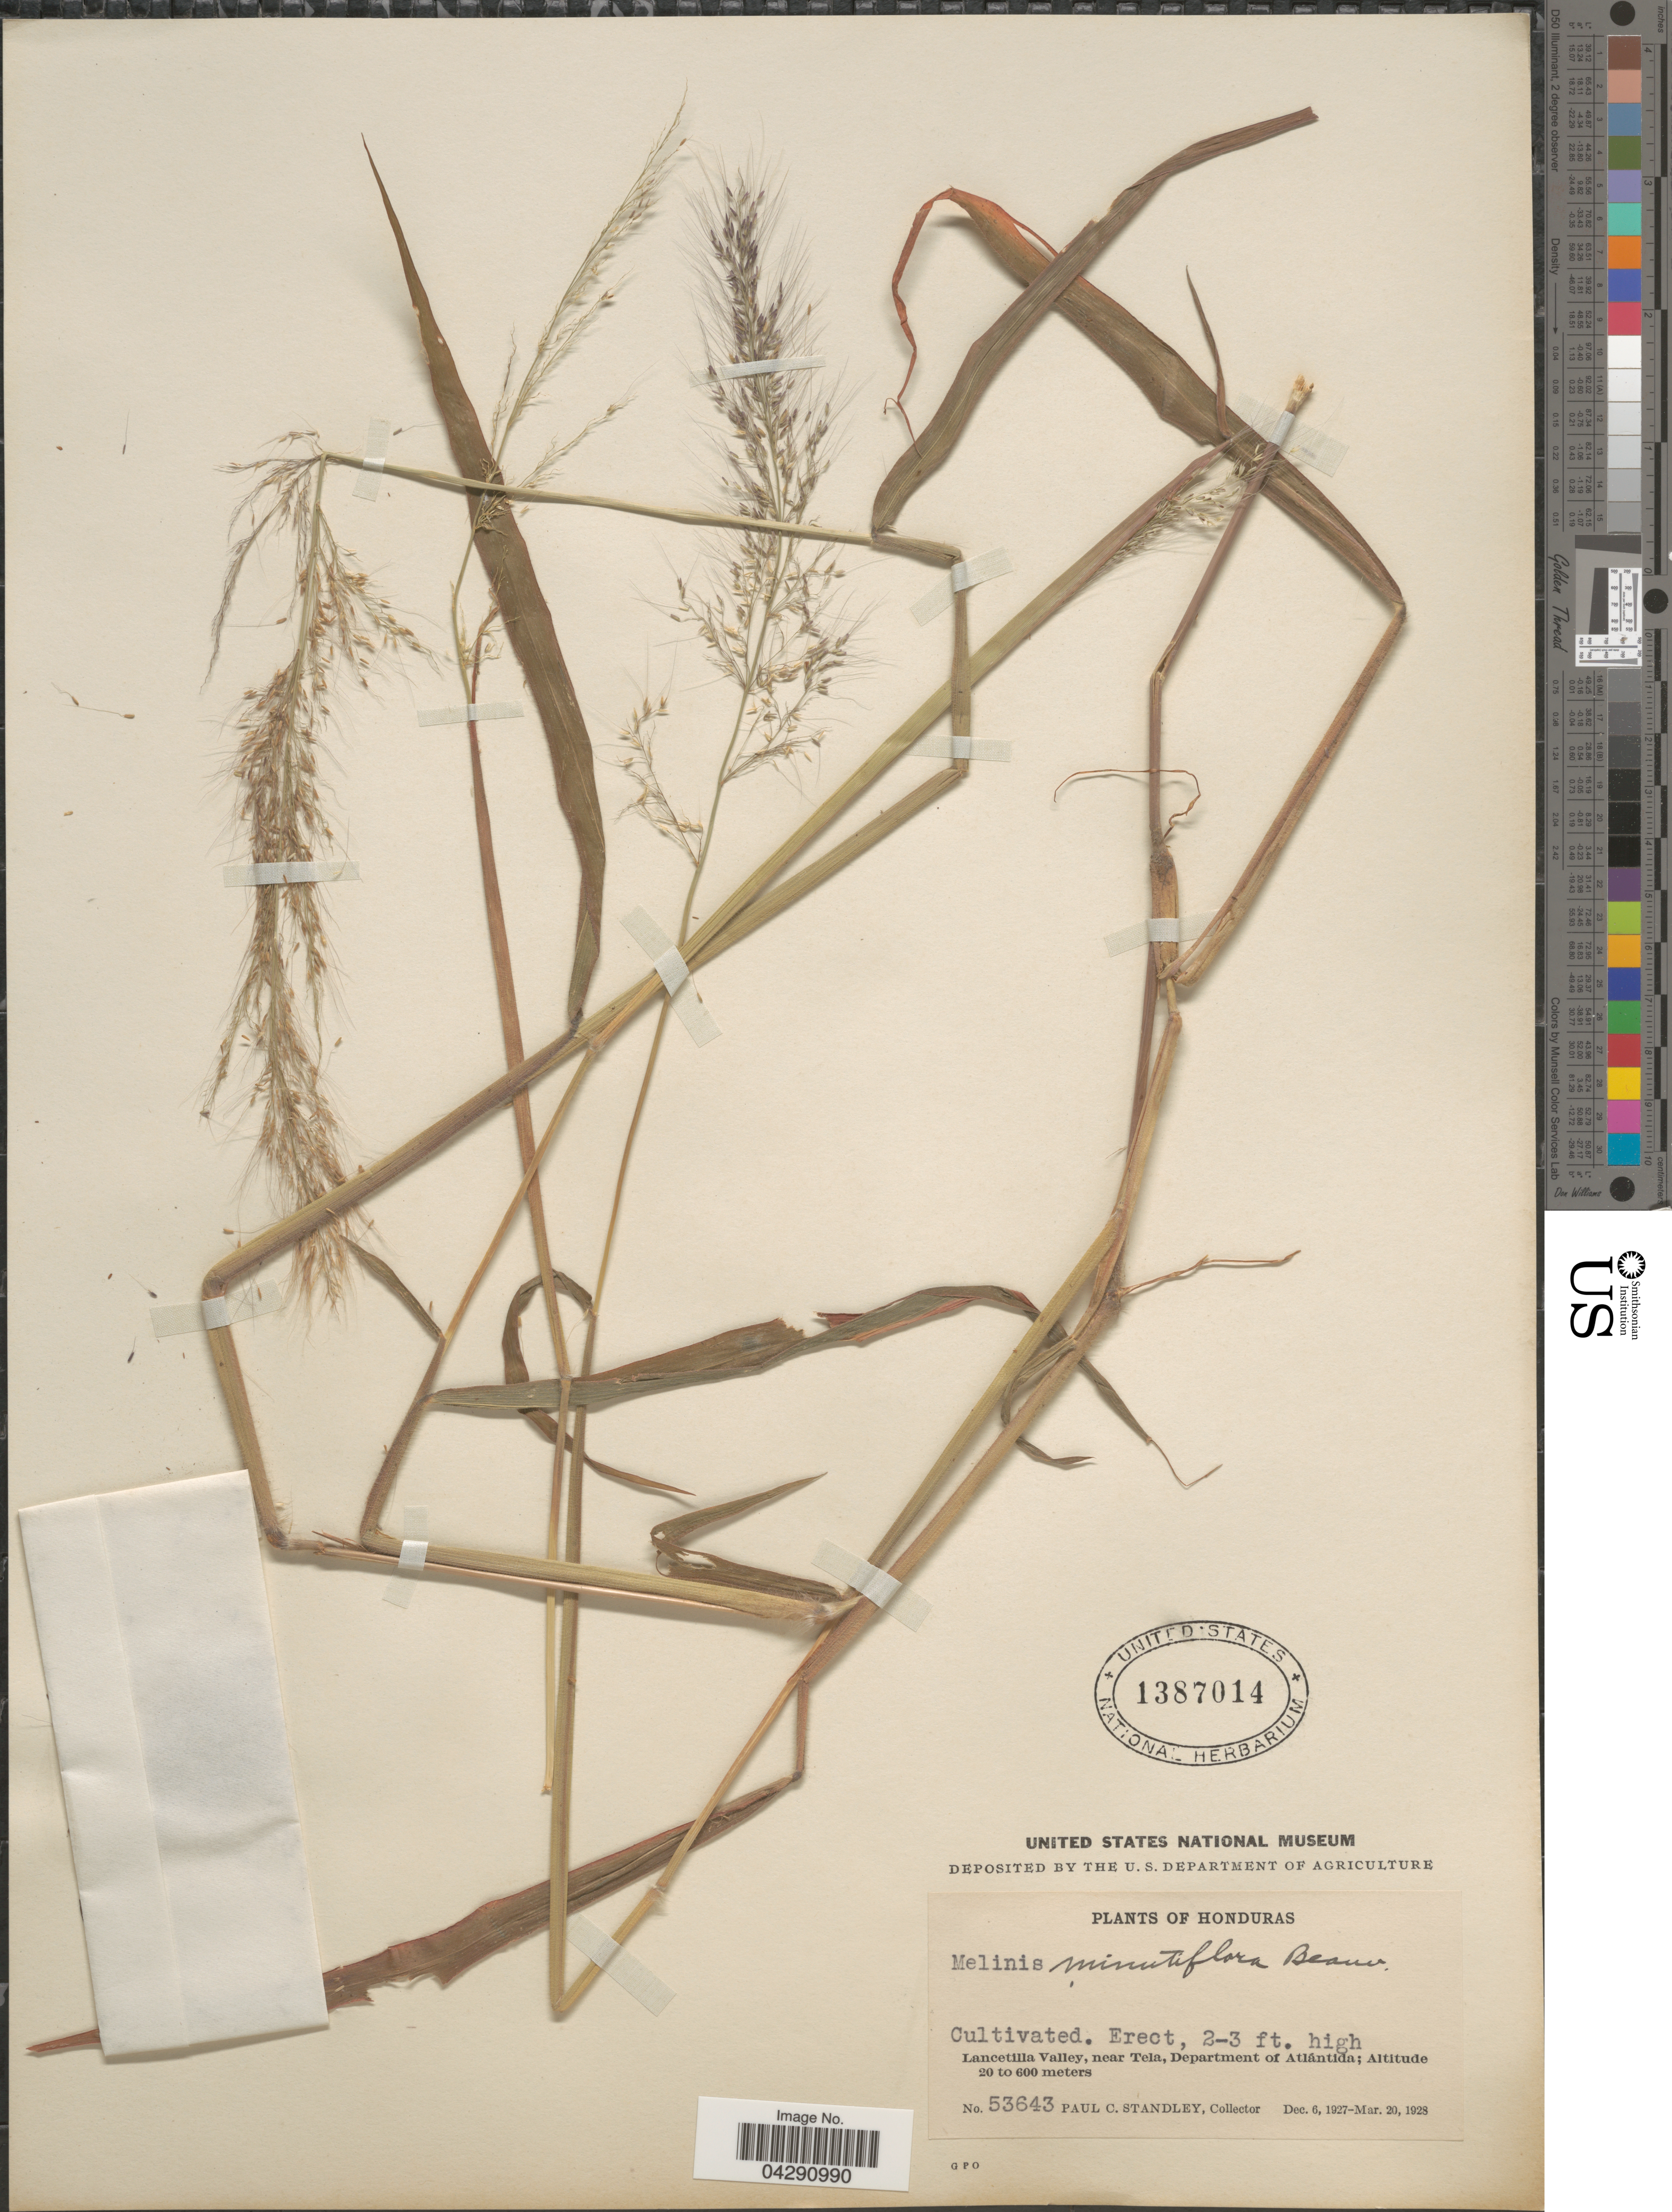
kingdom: Plantae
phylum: Tracheophyta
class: Liliopsida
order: Poales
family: Poaceae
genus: Melinis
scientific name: Melinis minutiflora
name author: P. Beauv.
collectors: P. C. Standley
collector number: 53643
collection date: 1927-12-06/1928-03-20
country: Honduras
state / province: Atlantida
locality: Lancetilla Valley, near Tela, Department of Atlántida.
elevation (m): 20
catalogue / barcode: US 1387014